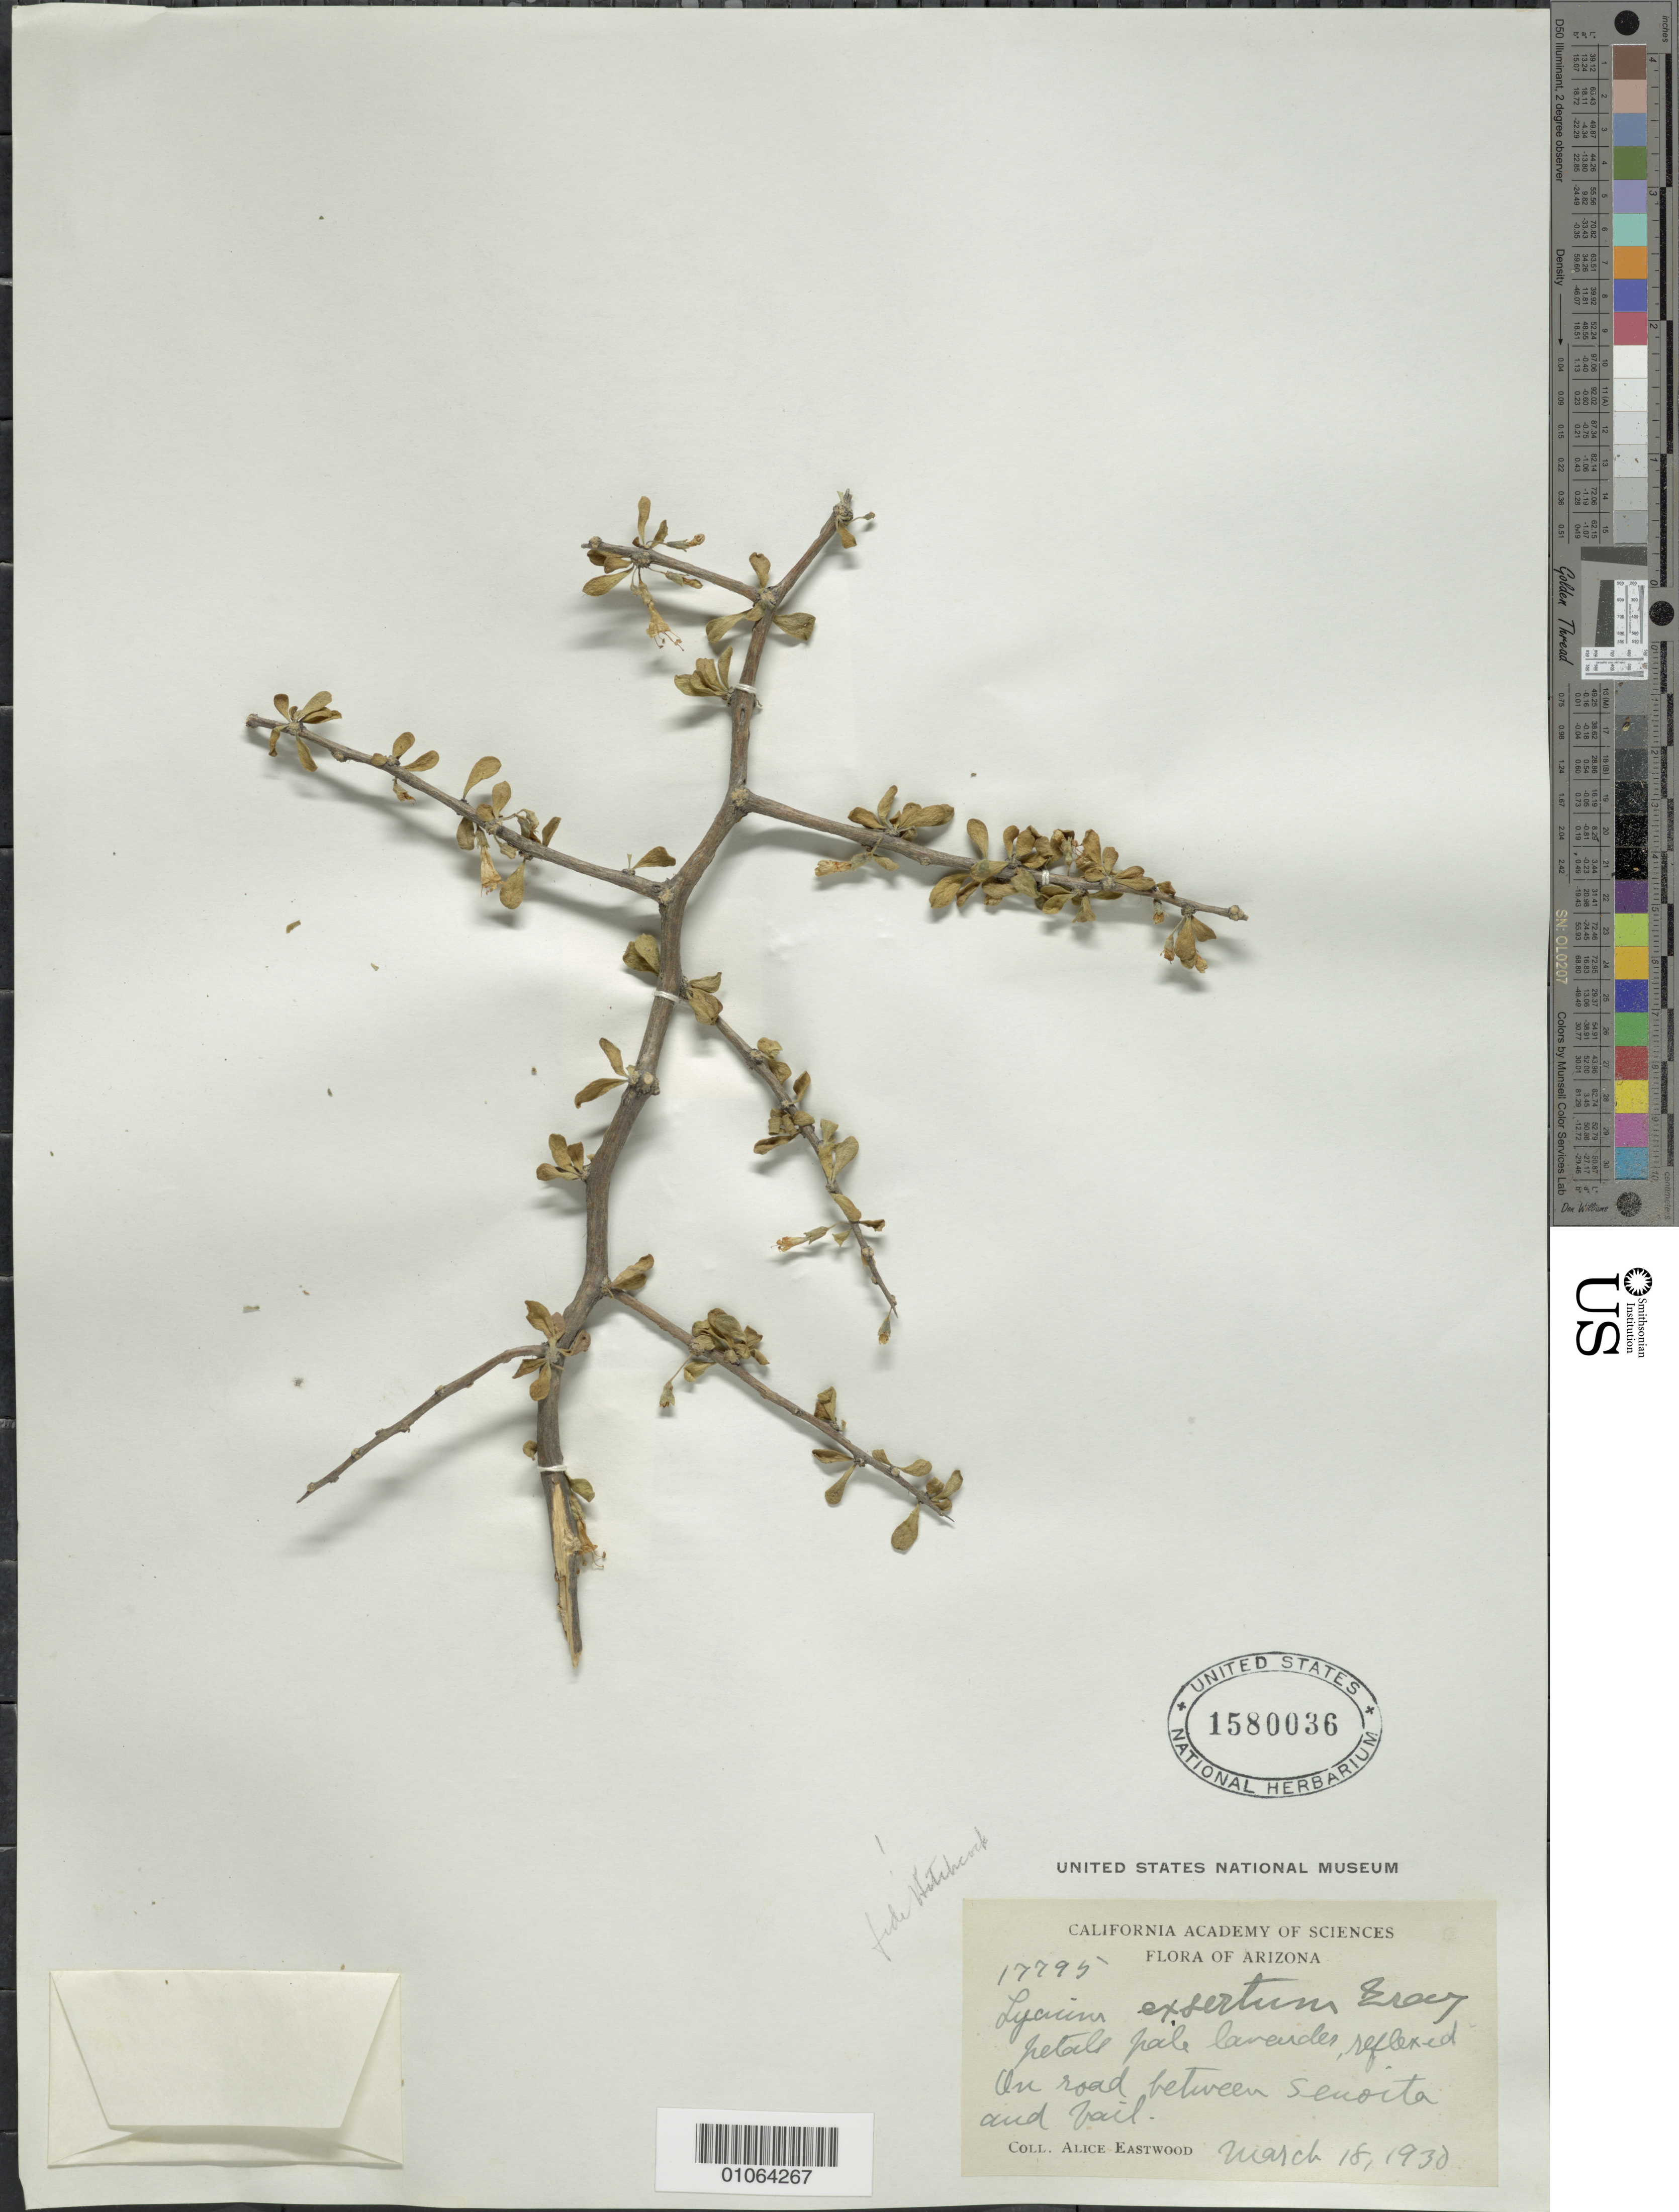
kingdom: Plantae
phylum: Tracheophyta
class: Magnoliopsida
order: Solanales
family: Solanaceae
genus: Lycium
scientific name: Lycium exsertum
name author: A. Gray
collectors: A. Eastwood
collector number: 17795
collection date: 1930-03-18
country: United States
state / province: Arizona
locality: On road between Sonoita and Vail.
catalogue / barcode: US 1580036